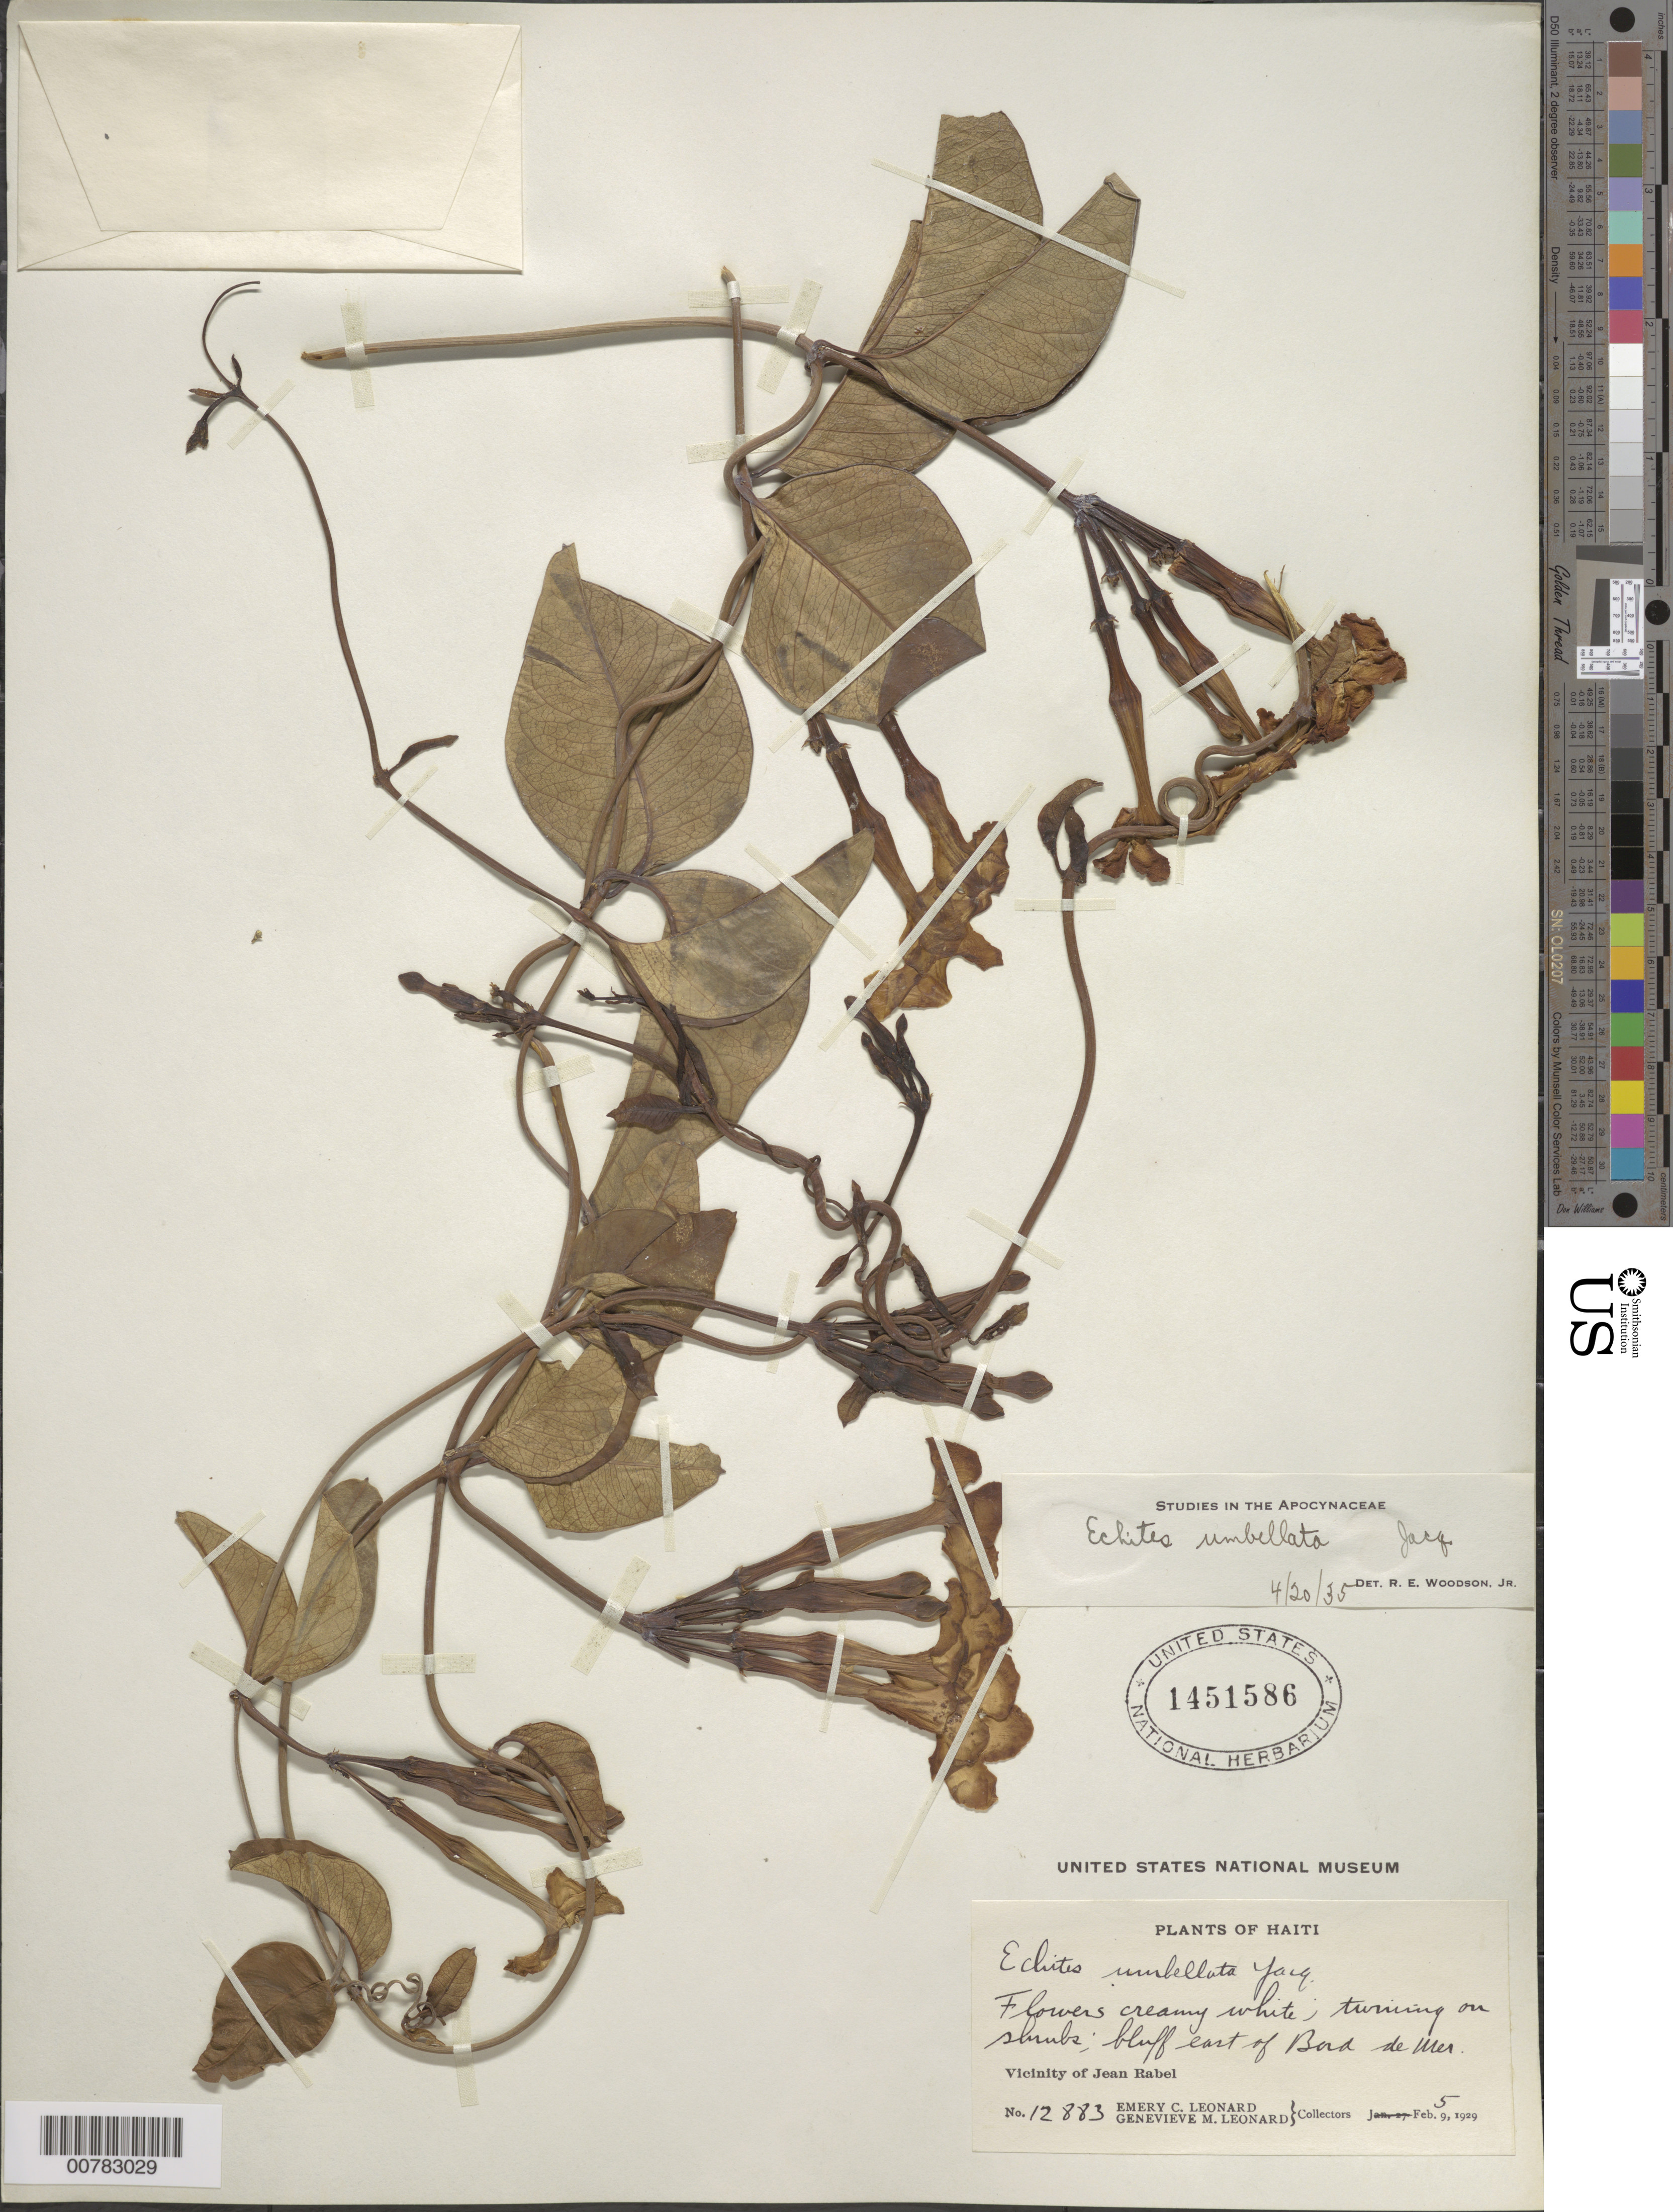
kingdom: Plantae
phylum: Tracheophyta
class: Magnoliopsida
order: Gentianales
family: Apocynaceae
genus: Echites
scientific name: Echites umbellatus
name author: Jacq.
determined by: Woodson, R. E., Jr.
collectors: E. C. Leonard & G. M. Leonard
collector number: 12883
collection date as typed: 05 Feb 1929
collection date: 1929-02-05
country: Haiti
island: Hispaniola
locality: Vicinity of Jean Rabel, bluff east of Bord de Mer.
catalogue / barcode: US 1451586